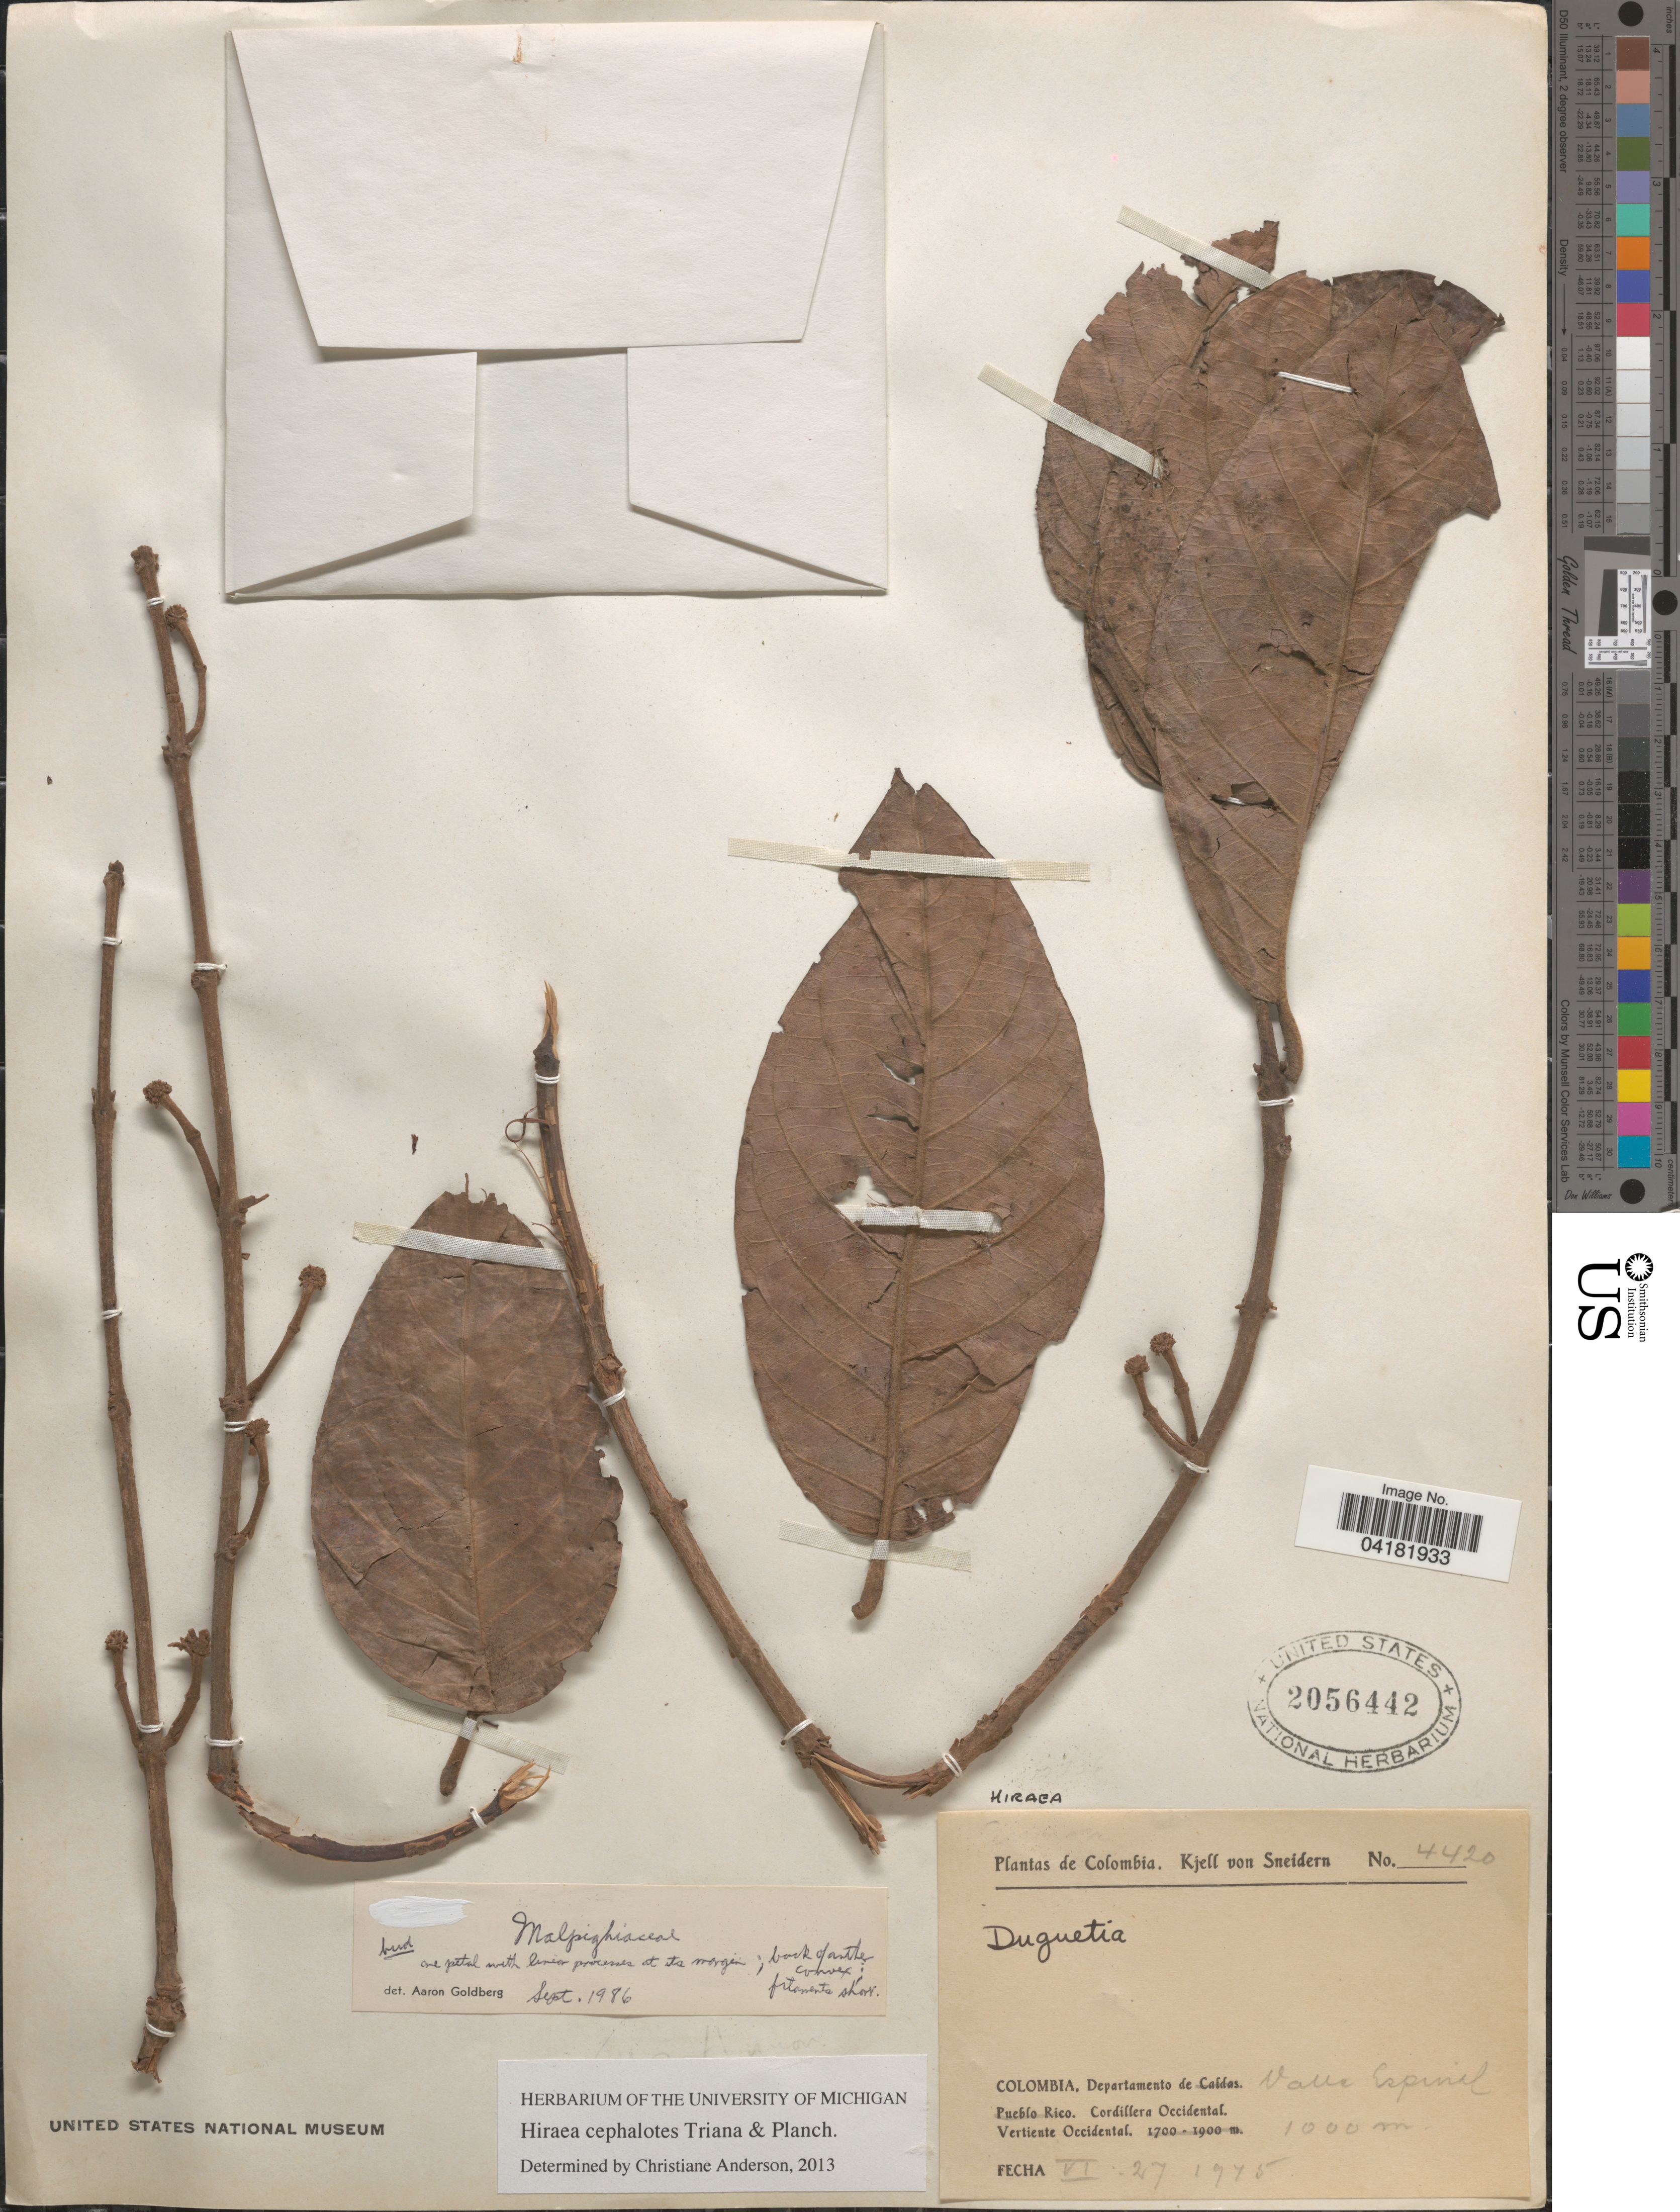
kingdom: Plantae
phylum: Tracheophyta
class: Magnoliopsida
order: Malpighiales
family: Malpighiaceae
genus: Hiraea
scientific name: Hiraea cephalotes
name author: Triana & Planch.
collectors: K. von Sneidern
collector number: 4420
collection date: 1975-06-27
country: Colombia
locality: Departamento de Valle Espinal. Cordillera Occidental. Vertiente Occidental.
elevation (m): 1000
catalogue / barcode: US 2056442